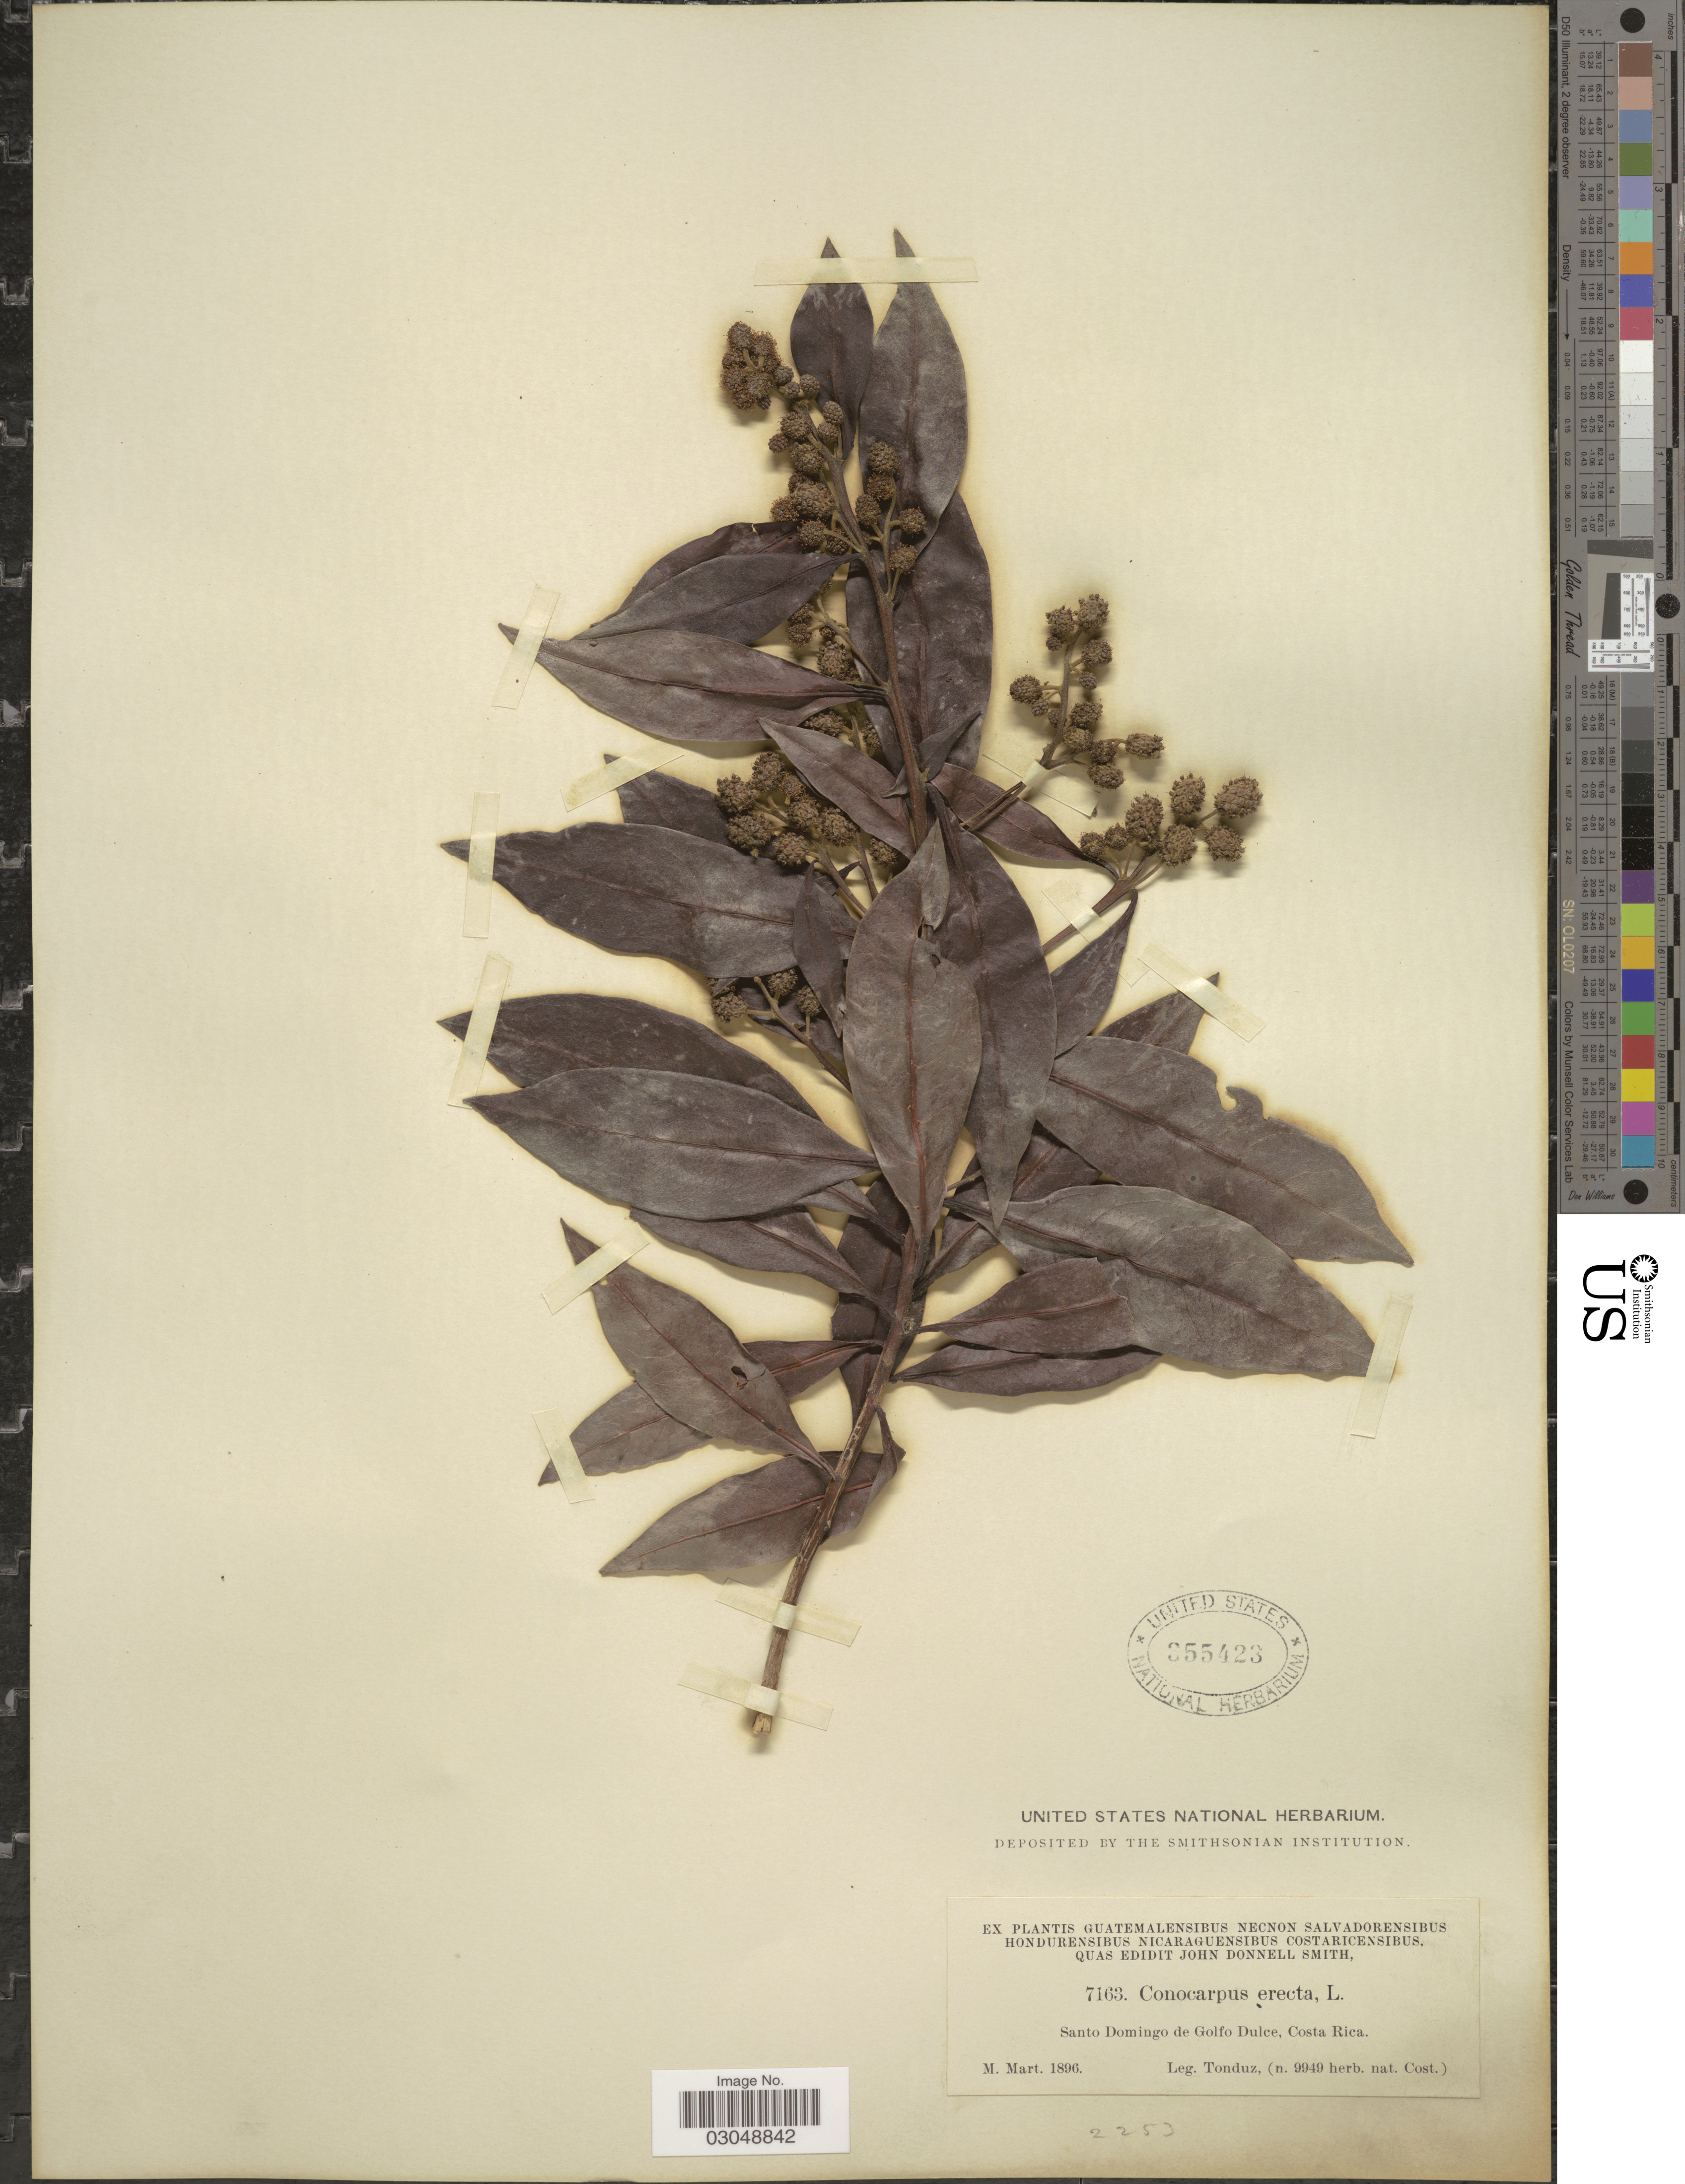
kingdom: Plantae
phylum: Tracheophyta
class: Magnoliopsida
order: Myrtales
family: Combretaceae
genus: Conocarpus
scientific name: Conocarpus erectus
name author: L.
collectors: Tonduz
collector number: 7163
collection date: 1896-03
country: Costa Rica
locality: Santo Domingo de Golfo Dulce.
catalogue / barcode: US 355423